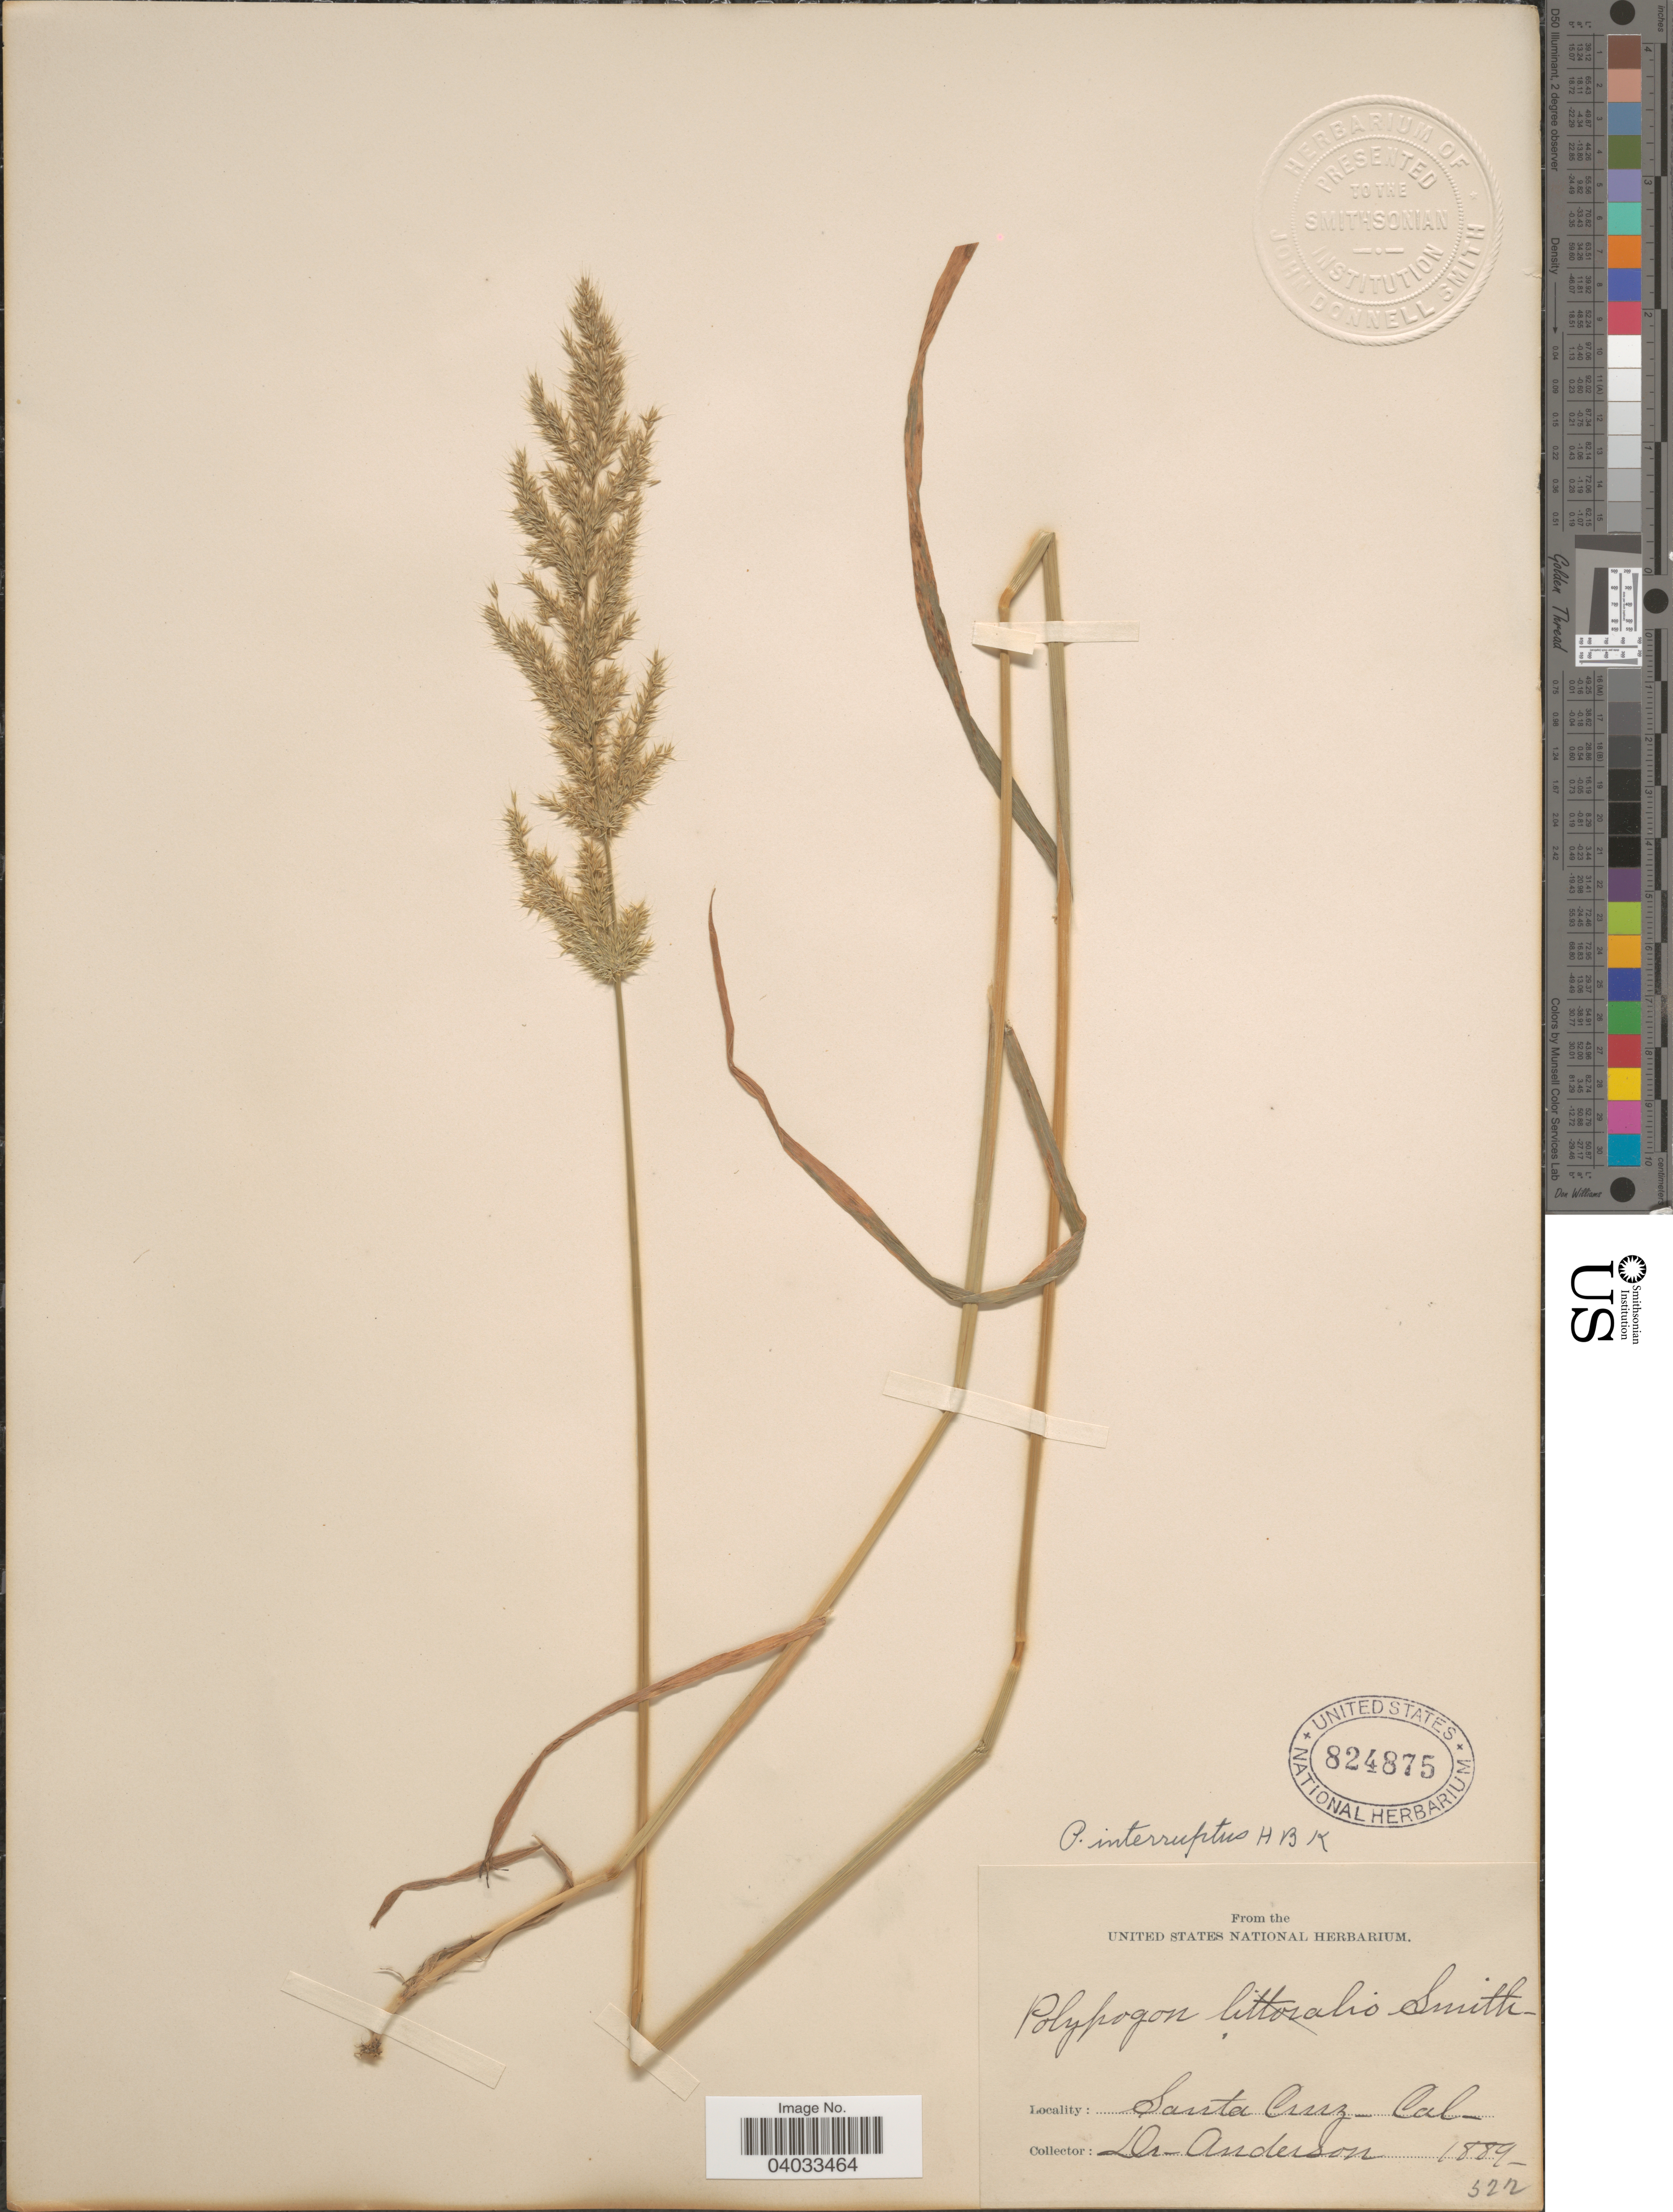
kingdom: Plantae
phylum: Tracheophyta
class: Liliopsida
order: Poales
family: Poaceae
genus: Polypogon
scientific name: Polypogon interruptus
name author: Kunth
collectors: -. Anderson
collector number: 522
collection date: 1889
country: United States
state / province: California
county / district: Santa Cruz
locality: Santa Cruz.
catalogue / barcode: US 824875